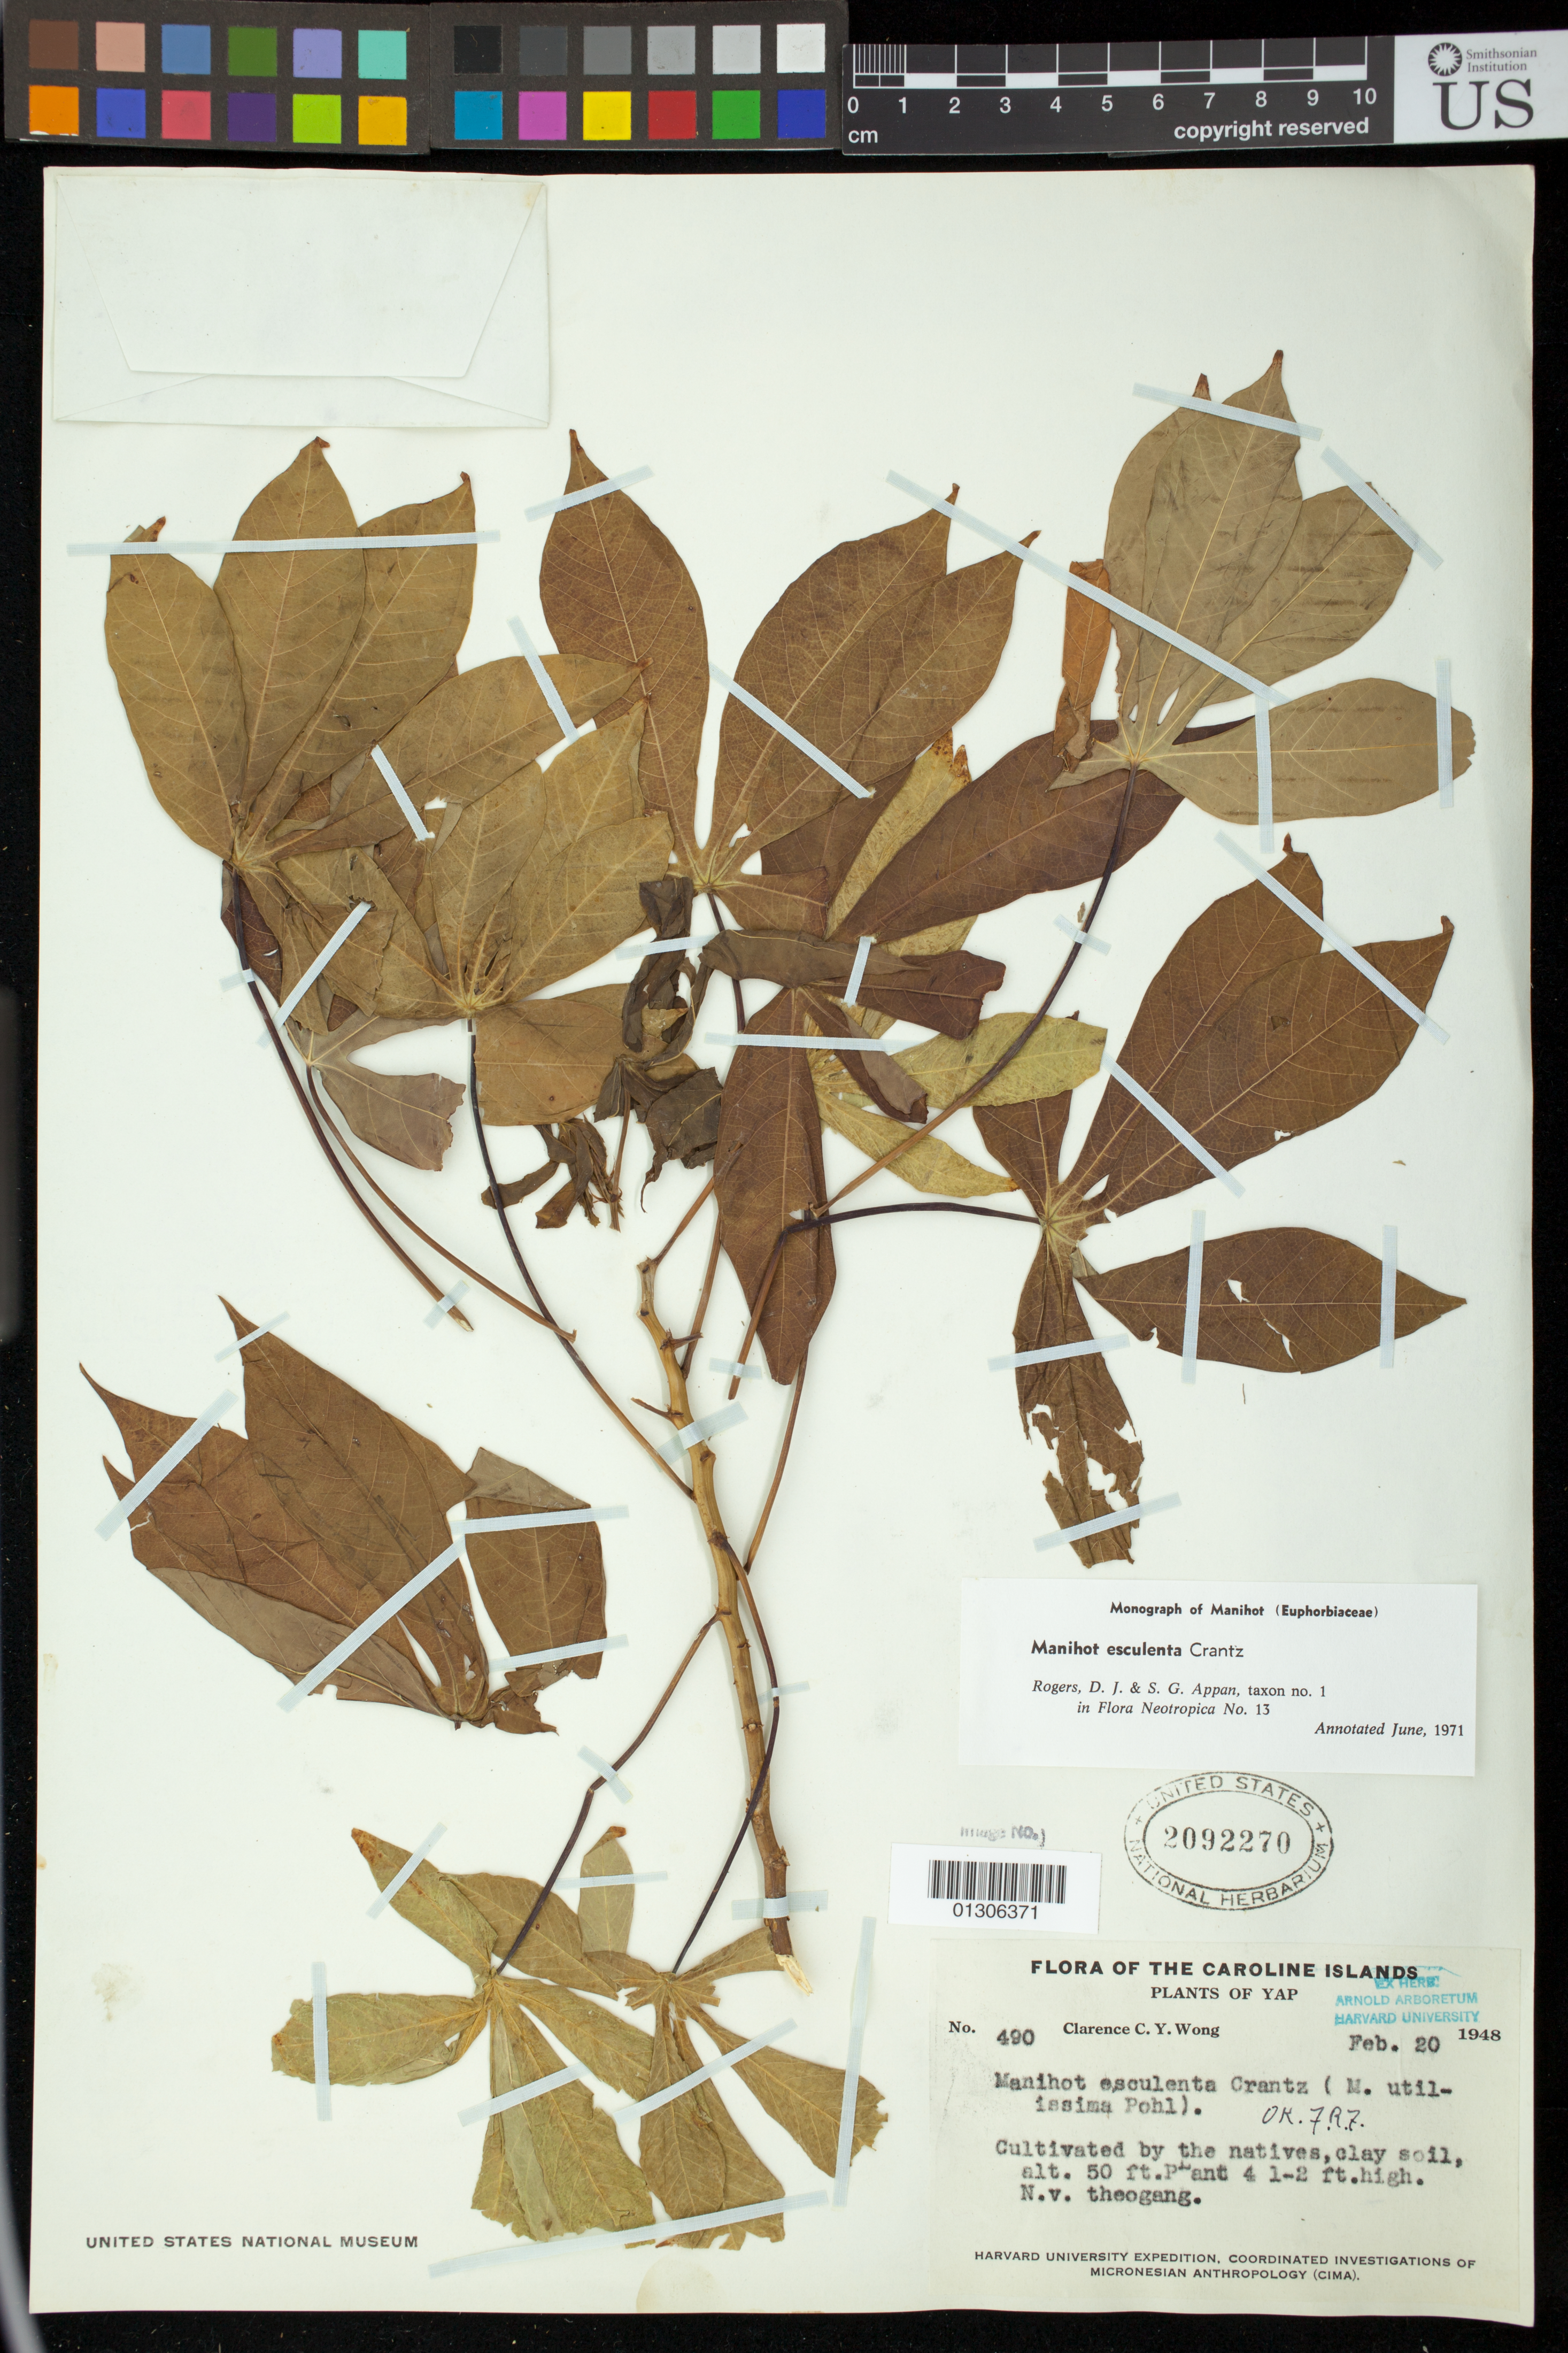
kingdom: Plantae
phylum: Tracheophyta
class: Magnoliopsida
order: Malpighiales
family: Euphorbiaceae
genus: Manihot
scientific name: Manihot esculenta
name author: Crantz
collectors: C. Wong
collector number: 490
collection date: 1948-02-20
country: Micronesia, Federated States of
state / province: Yap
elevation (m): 15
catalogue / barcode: US 2092270